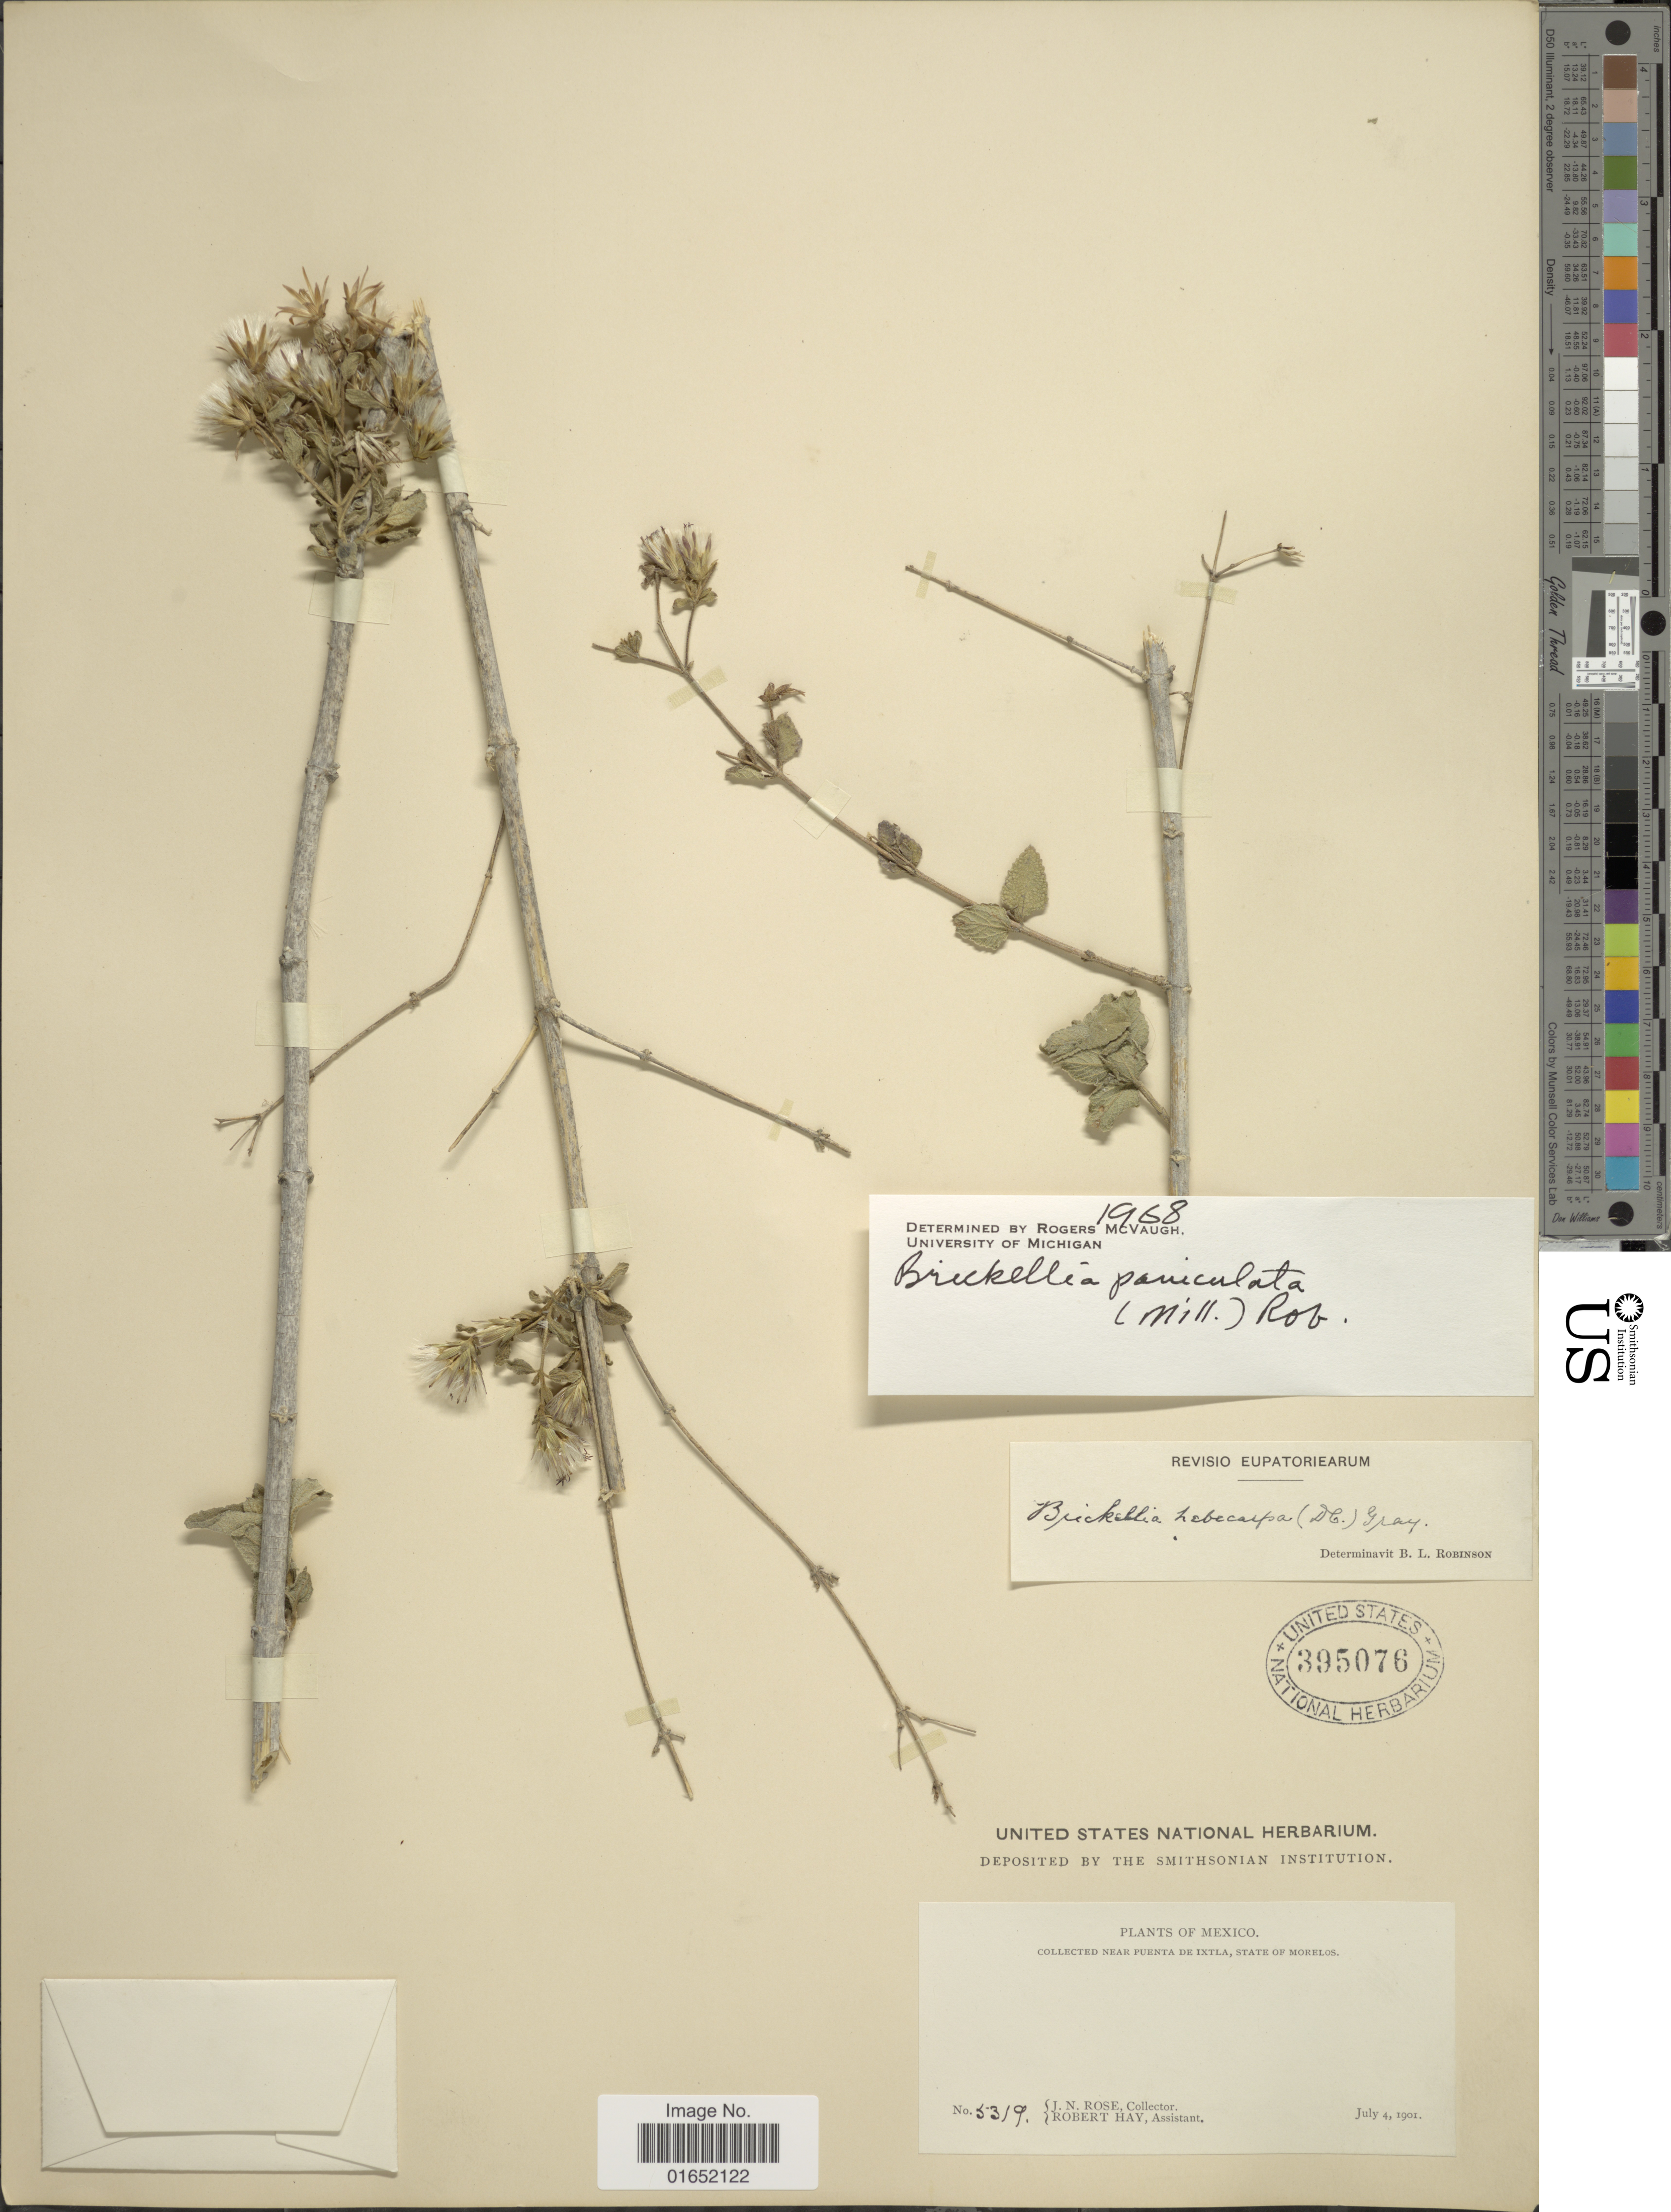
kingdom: Plantae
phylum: Tracheophyta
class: Magnoliopsida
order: Asterales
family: Asteraceae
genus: Brickellia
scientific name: Brickellia paniculata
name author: (Mill.) B.L. Rob.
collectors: J. N. Rose & R. H. Hay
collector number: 5319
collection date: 1901-07-04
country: Mexico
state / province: Morelos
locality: Near Puenta de Ixtla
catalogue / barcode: US 395076